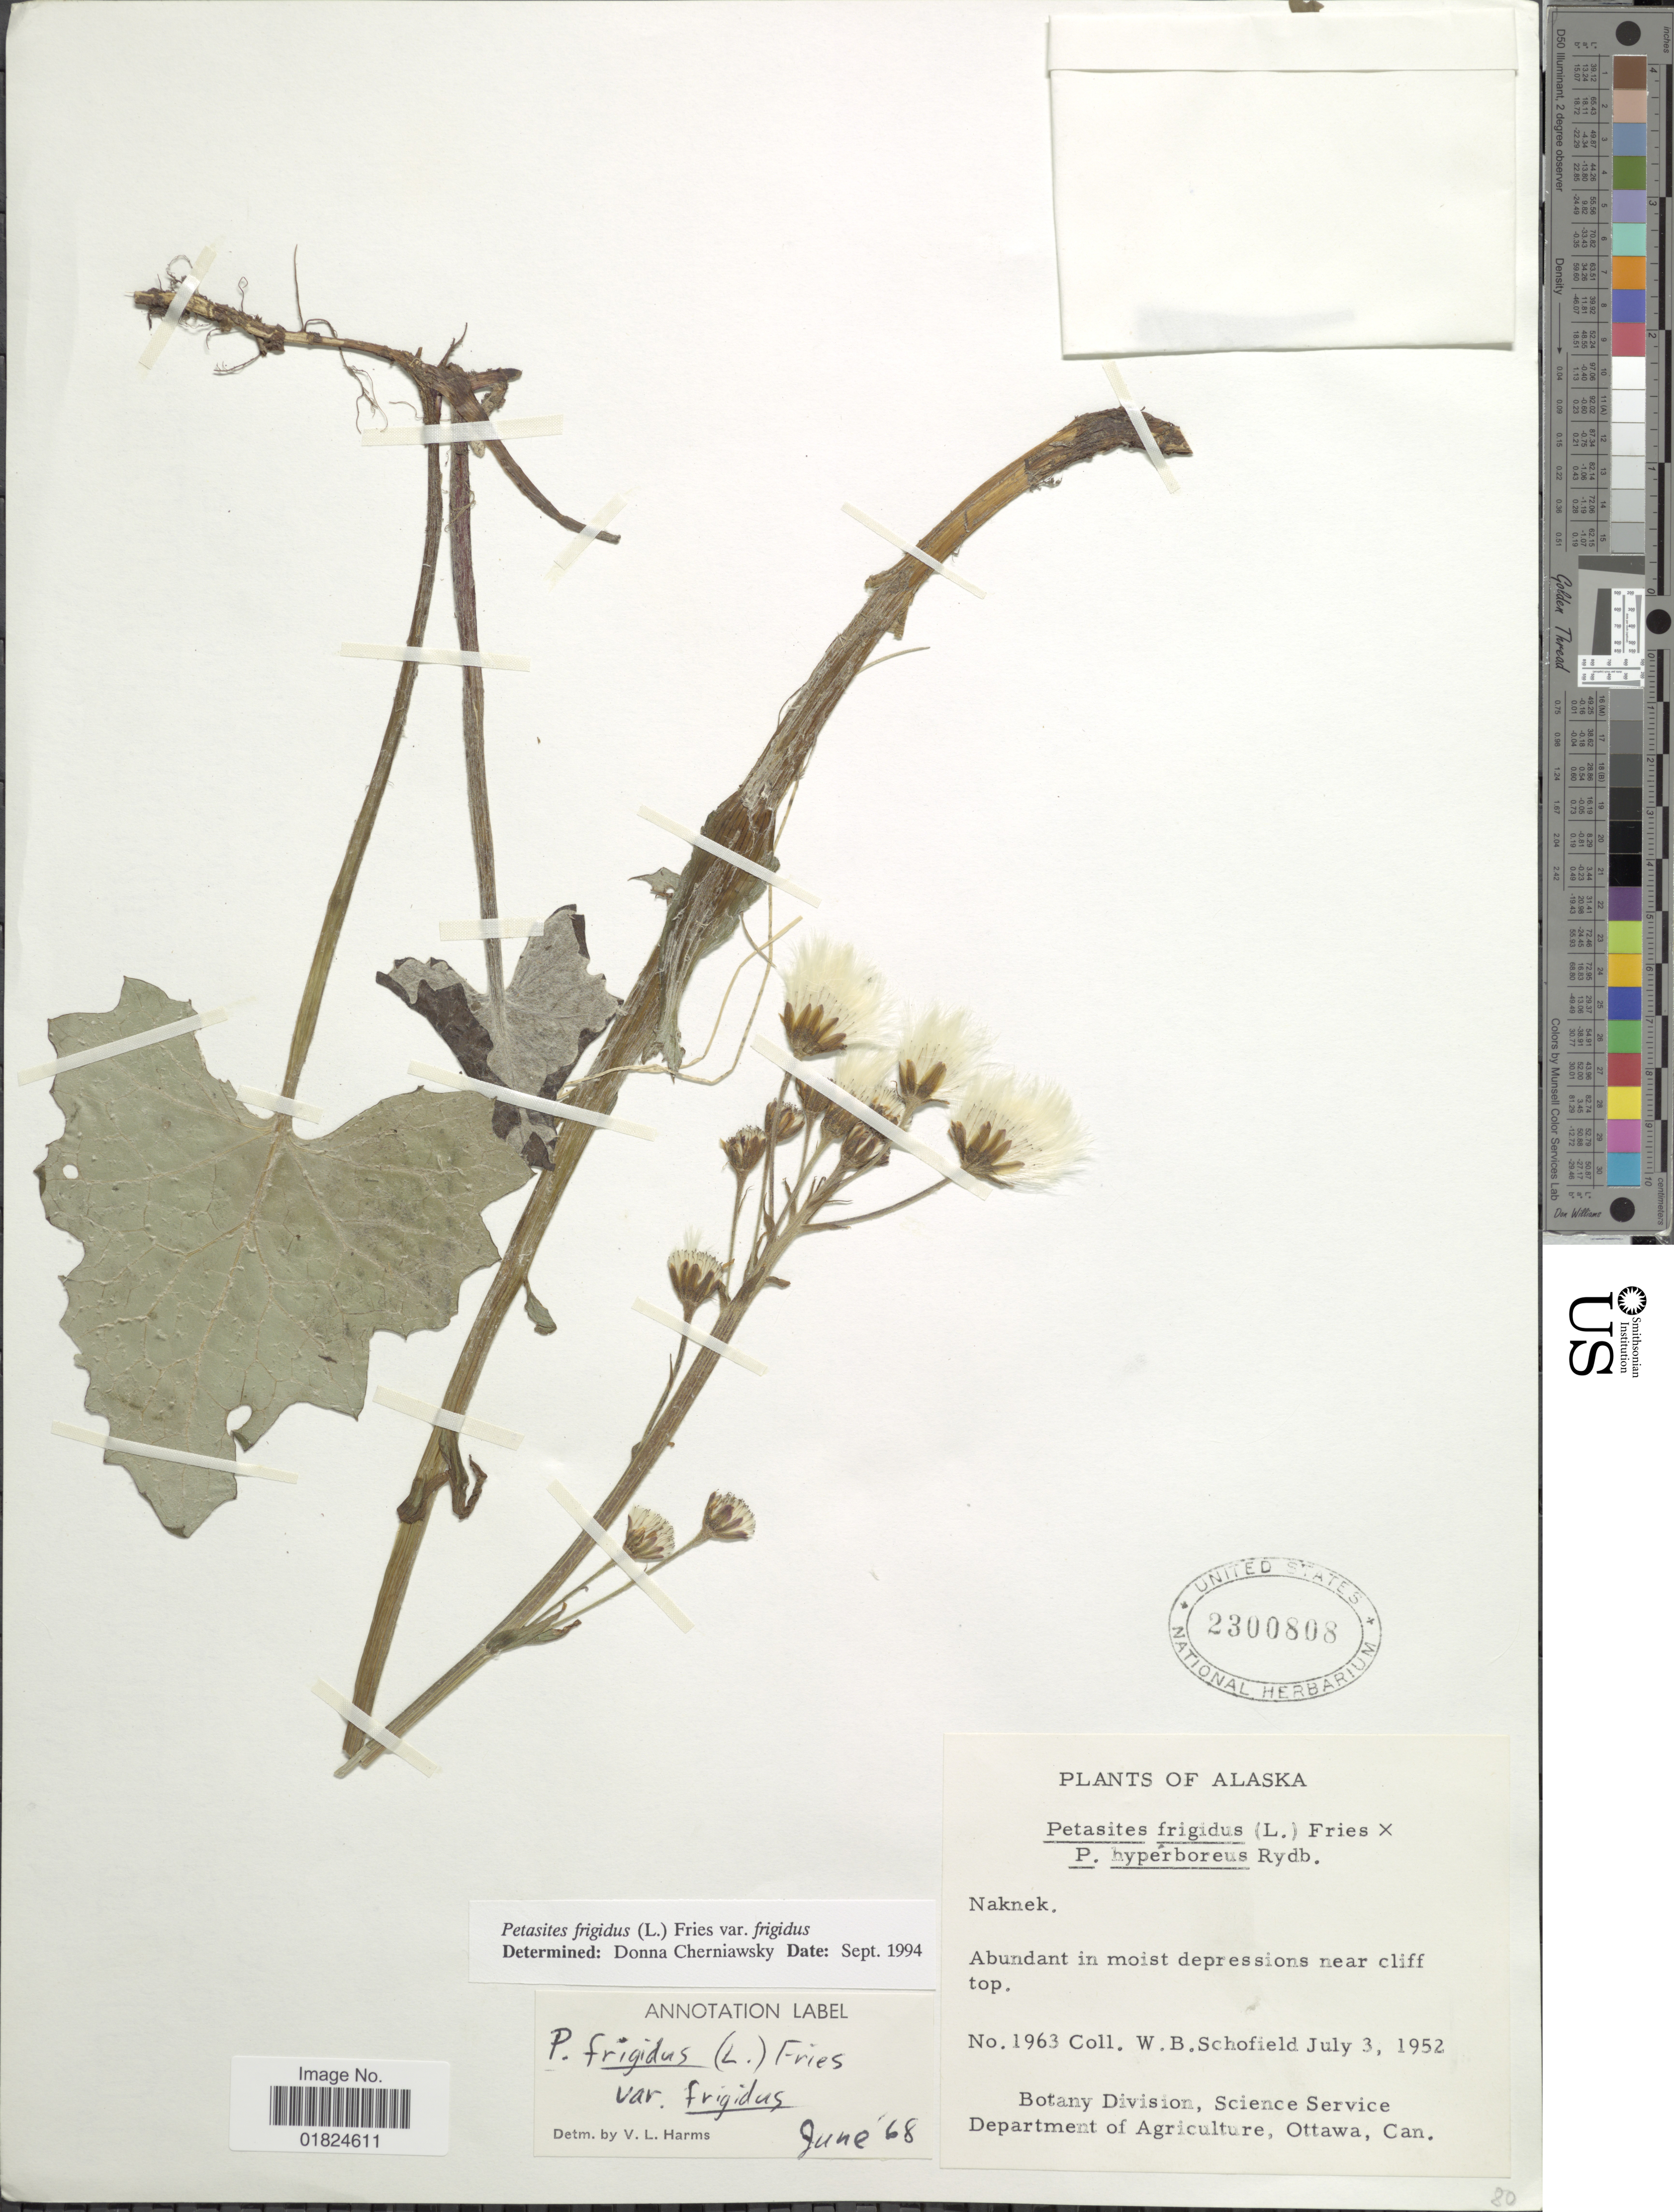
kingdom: Plantae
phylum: Tracheophyta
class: Magnoliopsida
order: Asterales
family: Asteraceae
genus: Petasites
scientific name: Petasites frigidus var. frigidus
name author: (L.) Fr.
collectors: W. Schofield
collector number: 1963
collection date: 1952-07-03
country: United States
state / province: Alaska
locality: Naknek. Abundant in moist depressions near cliff top.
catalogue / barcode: US 2300808